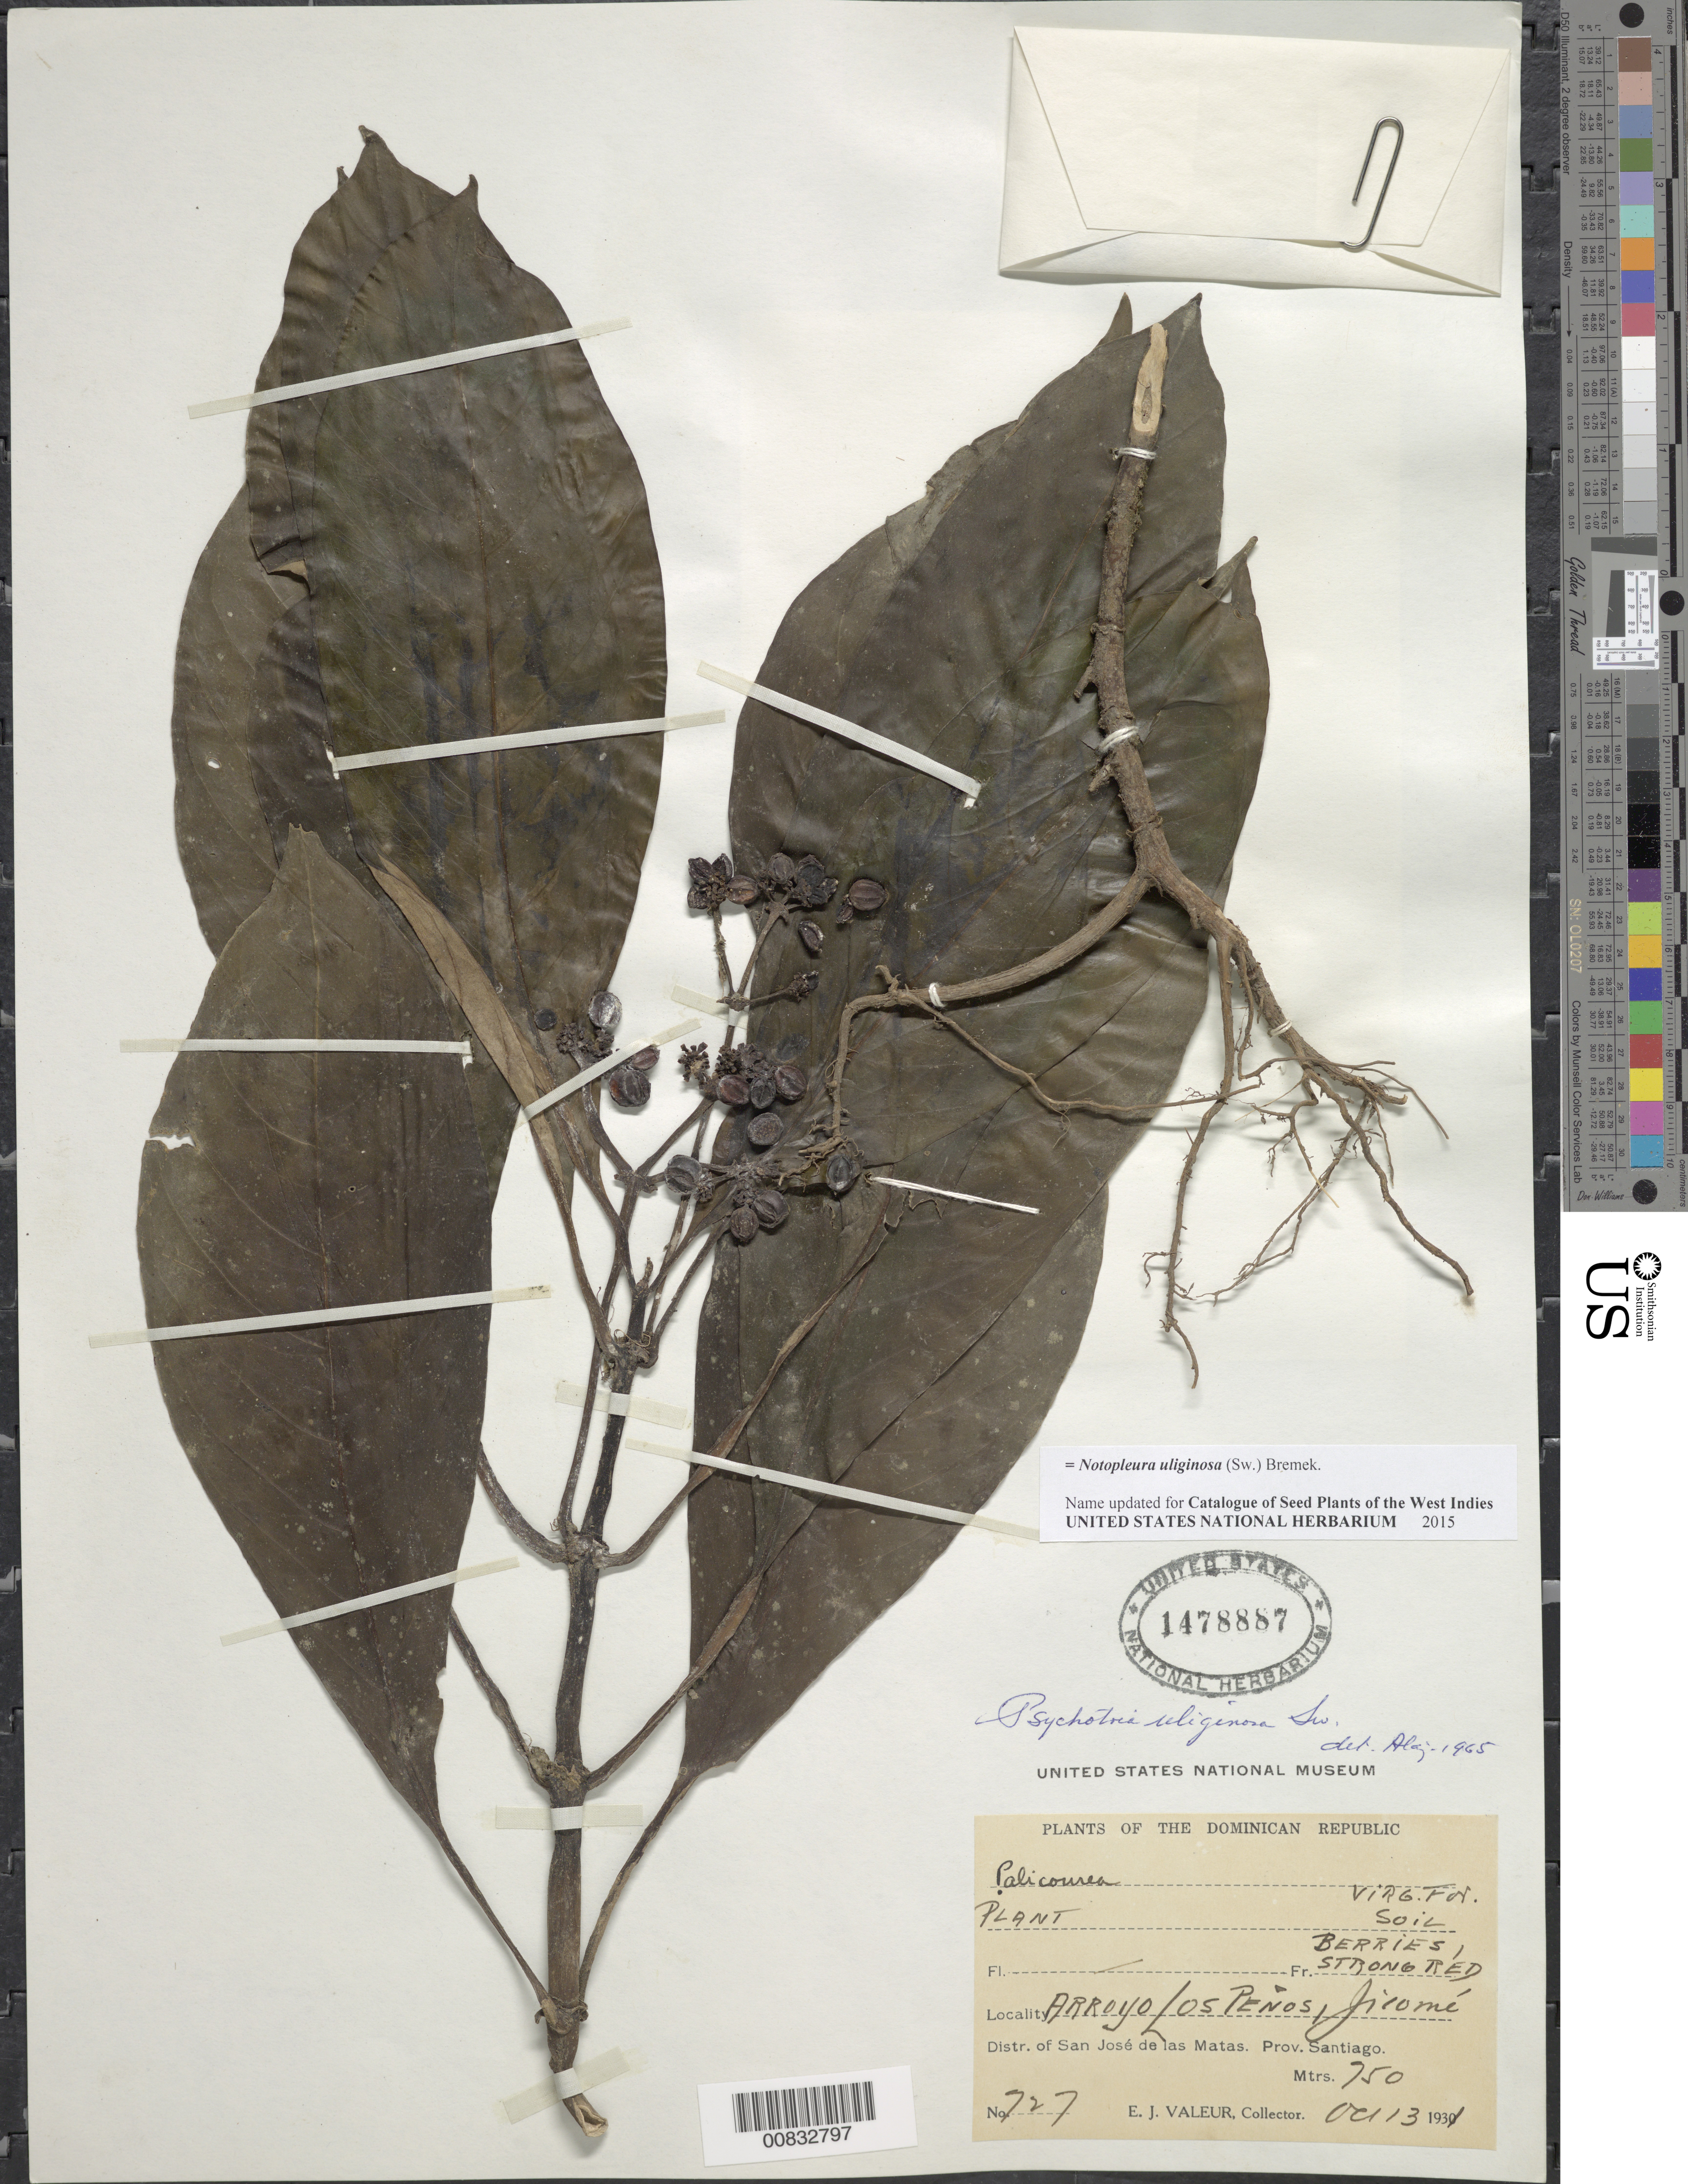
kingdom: Plantae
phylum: Tracheophyta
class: Magnoliopsida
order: Gentianales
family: Rubiaceae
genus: Notopleura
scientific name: Notopleura uliginosa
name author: (Sw.) Bremek.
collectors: E. Valeur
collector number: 727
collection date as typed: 13 Oct 1931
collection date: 1931-10-13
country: Dominican Republic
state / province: Santiago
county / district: San José de las Matas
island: Hispaniola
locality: Arroyo Los Penos, Jicomé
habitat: Soil in virgin forest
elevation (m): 750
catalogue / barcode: US 1478887